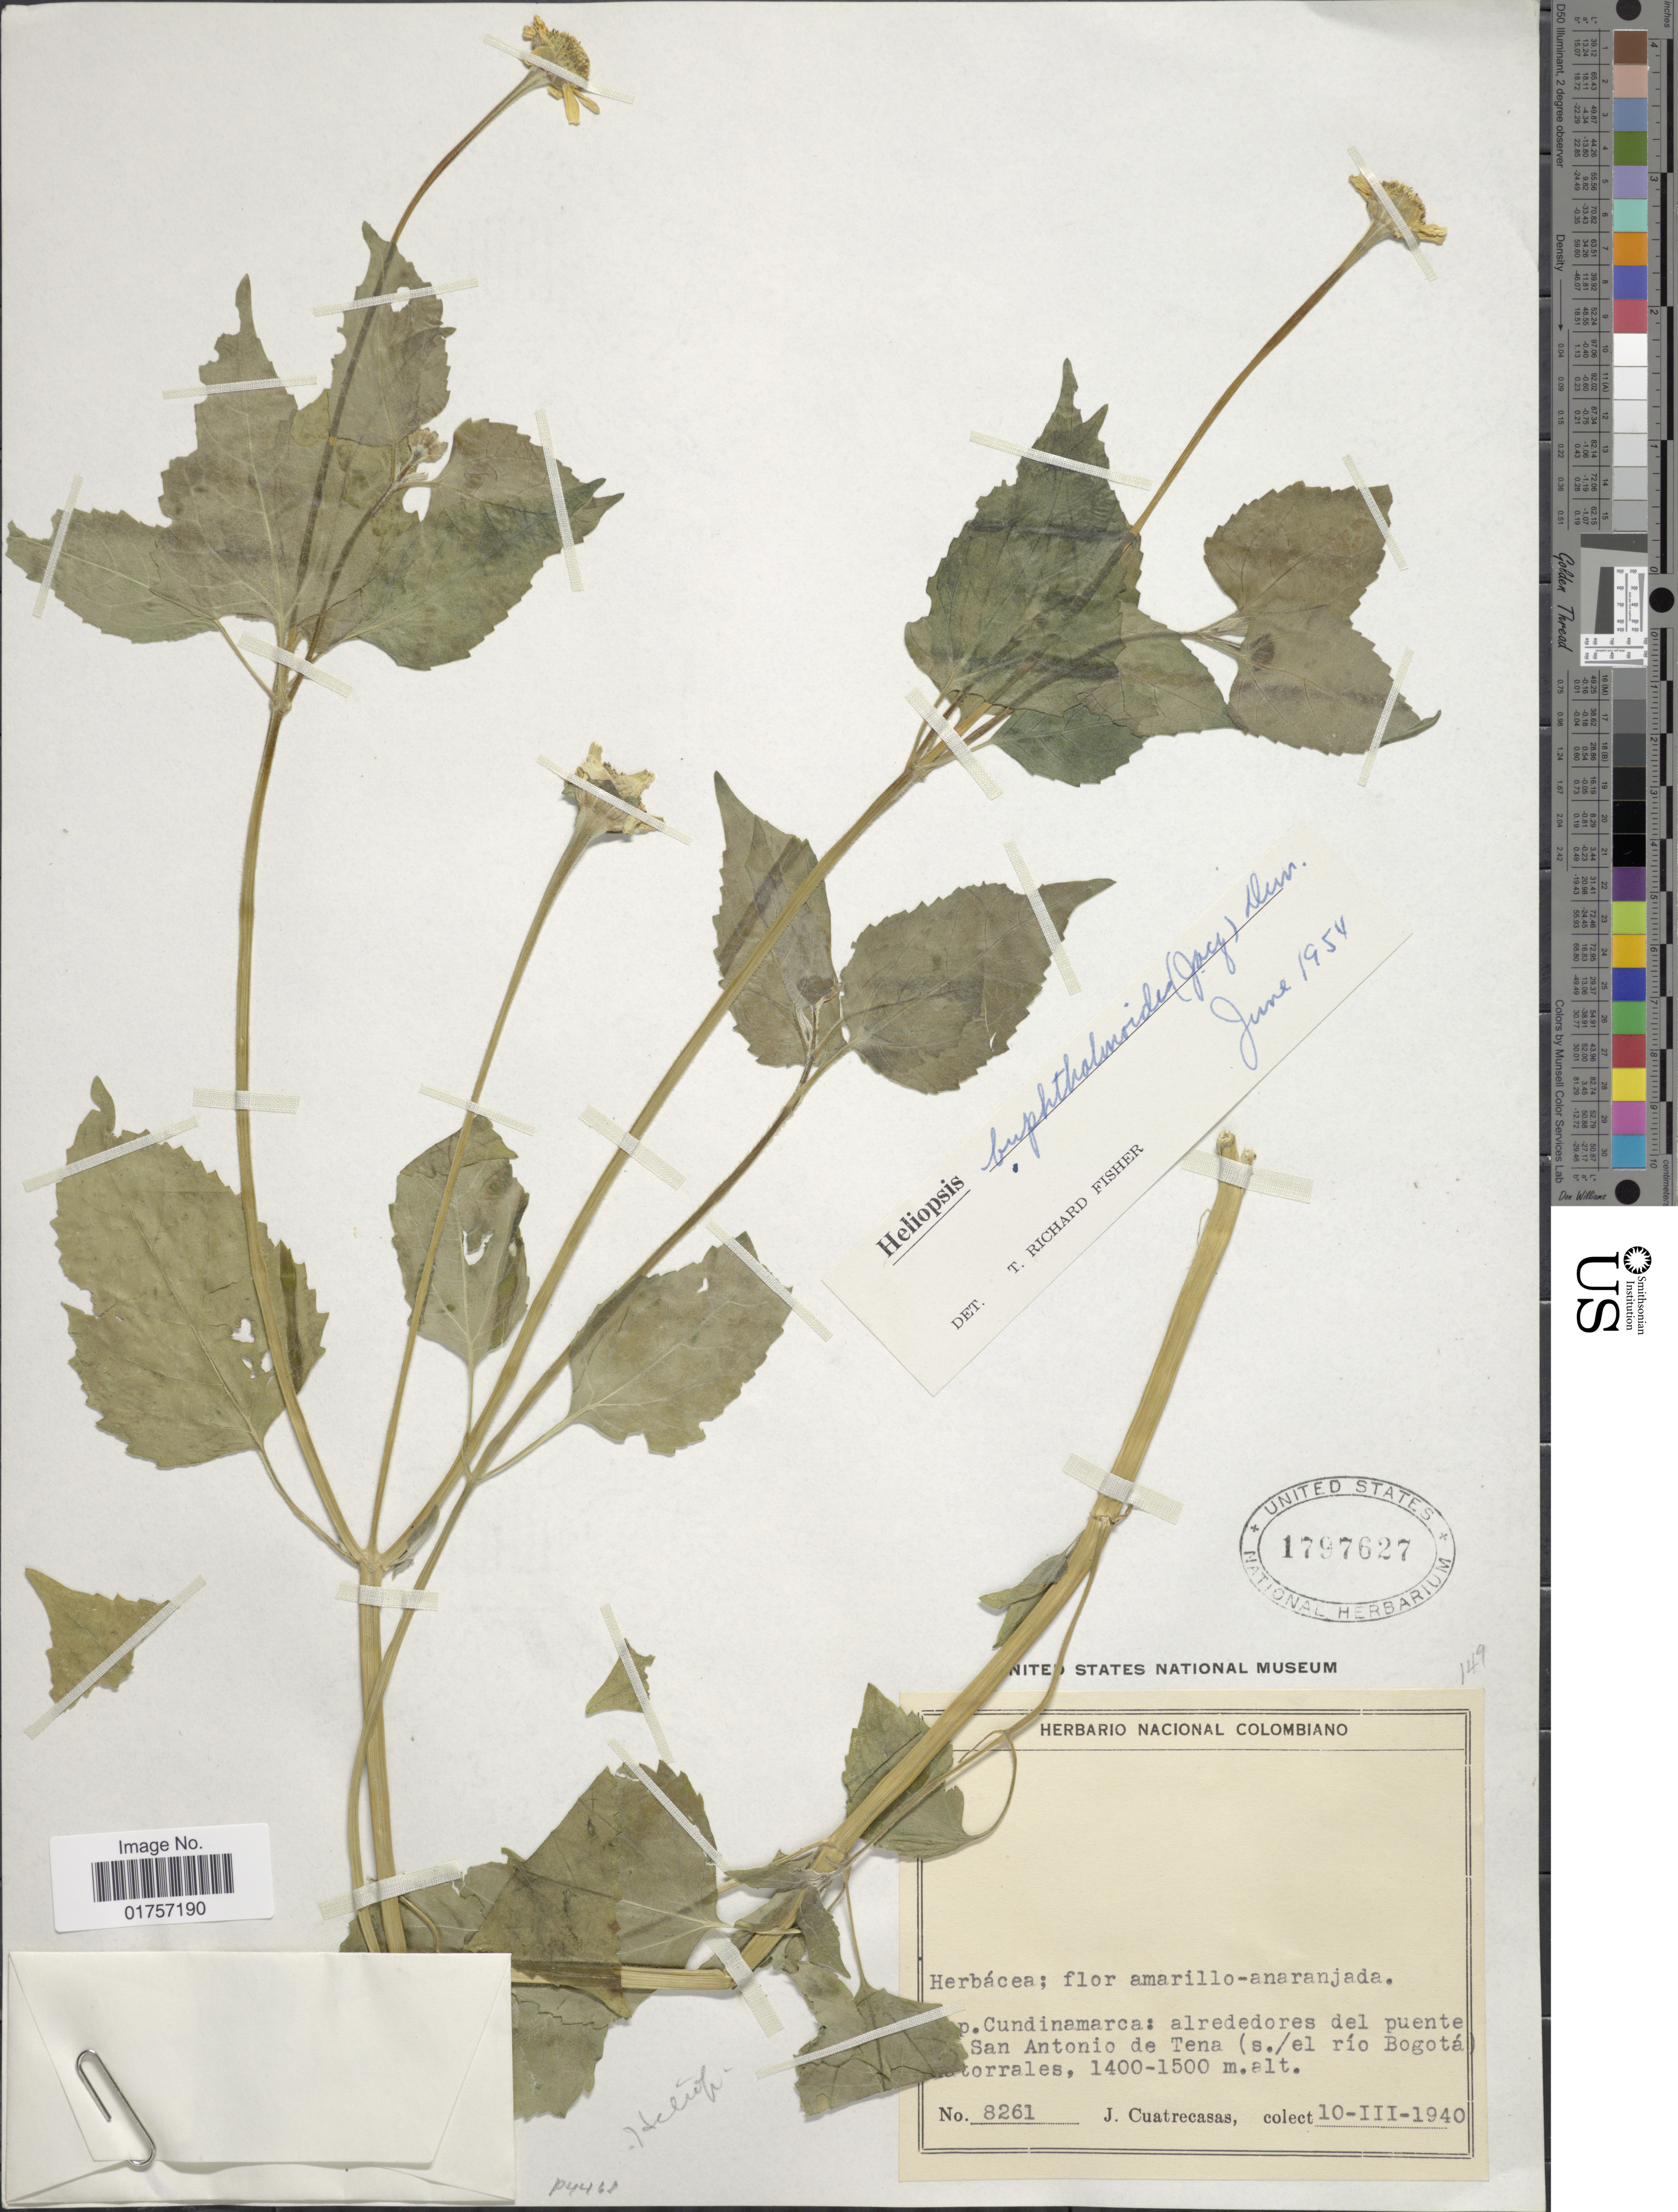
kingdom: Plantae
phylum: Tracheophyta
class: Magnoliopsida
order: Asterales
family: Asteraceae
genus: Heliopsis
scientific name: Heliopsis buphthalmoides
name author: (Jacq.) Dunal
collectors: J. Cuatrecasas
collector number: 8261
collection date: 1940-03-10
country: Colombia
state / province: Cundinamarca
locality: Alrededores del puente de San Antonio de Tena (s./el río Bogotá)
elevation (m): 1400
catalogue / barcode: US 1797627